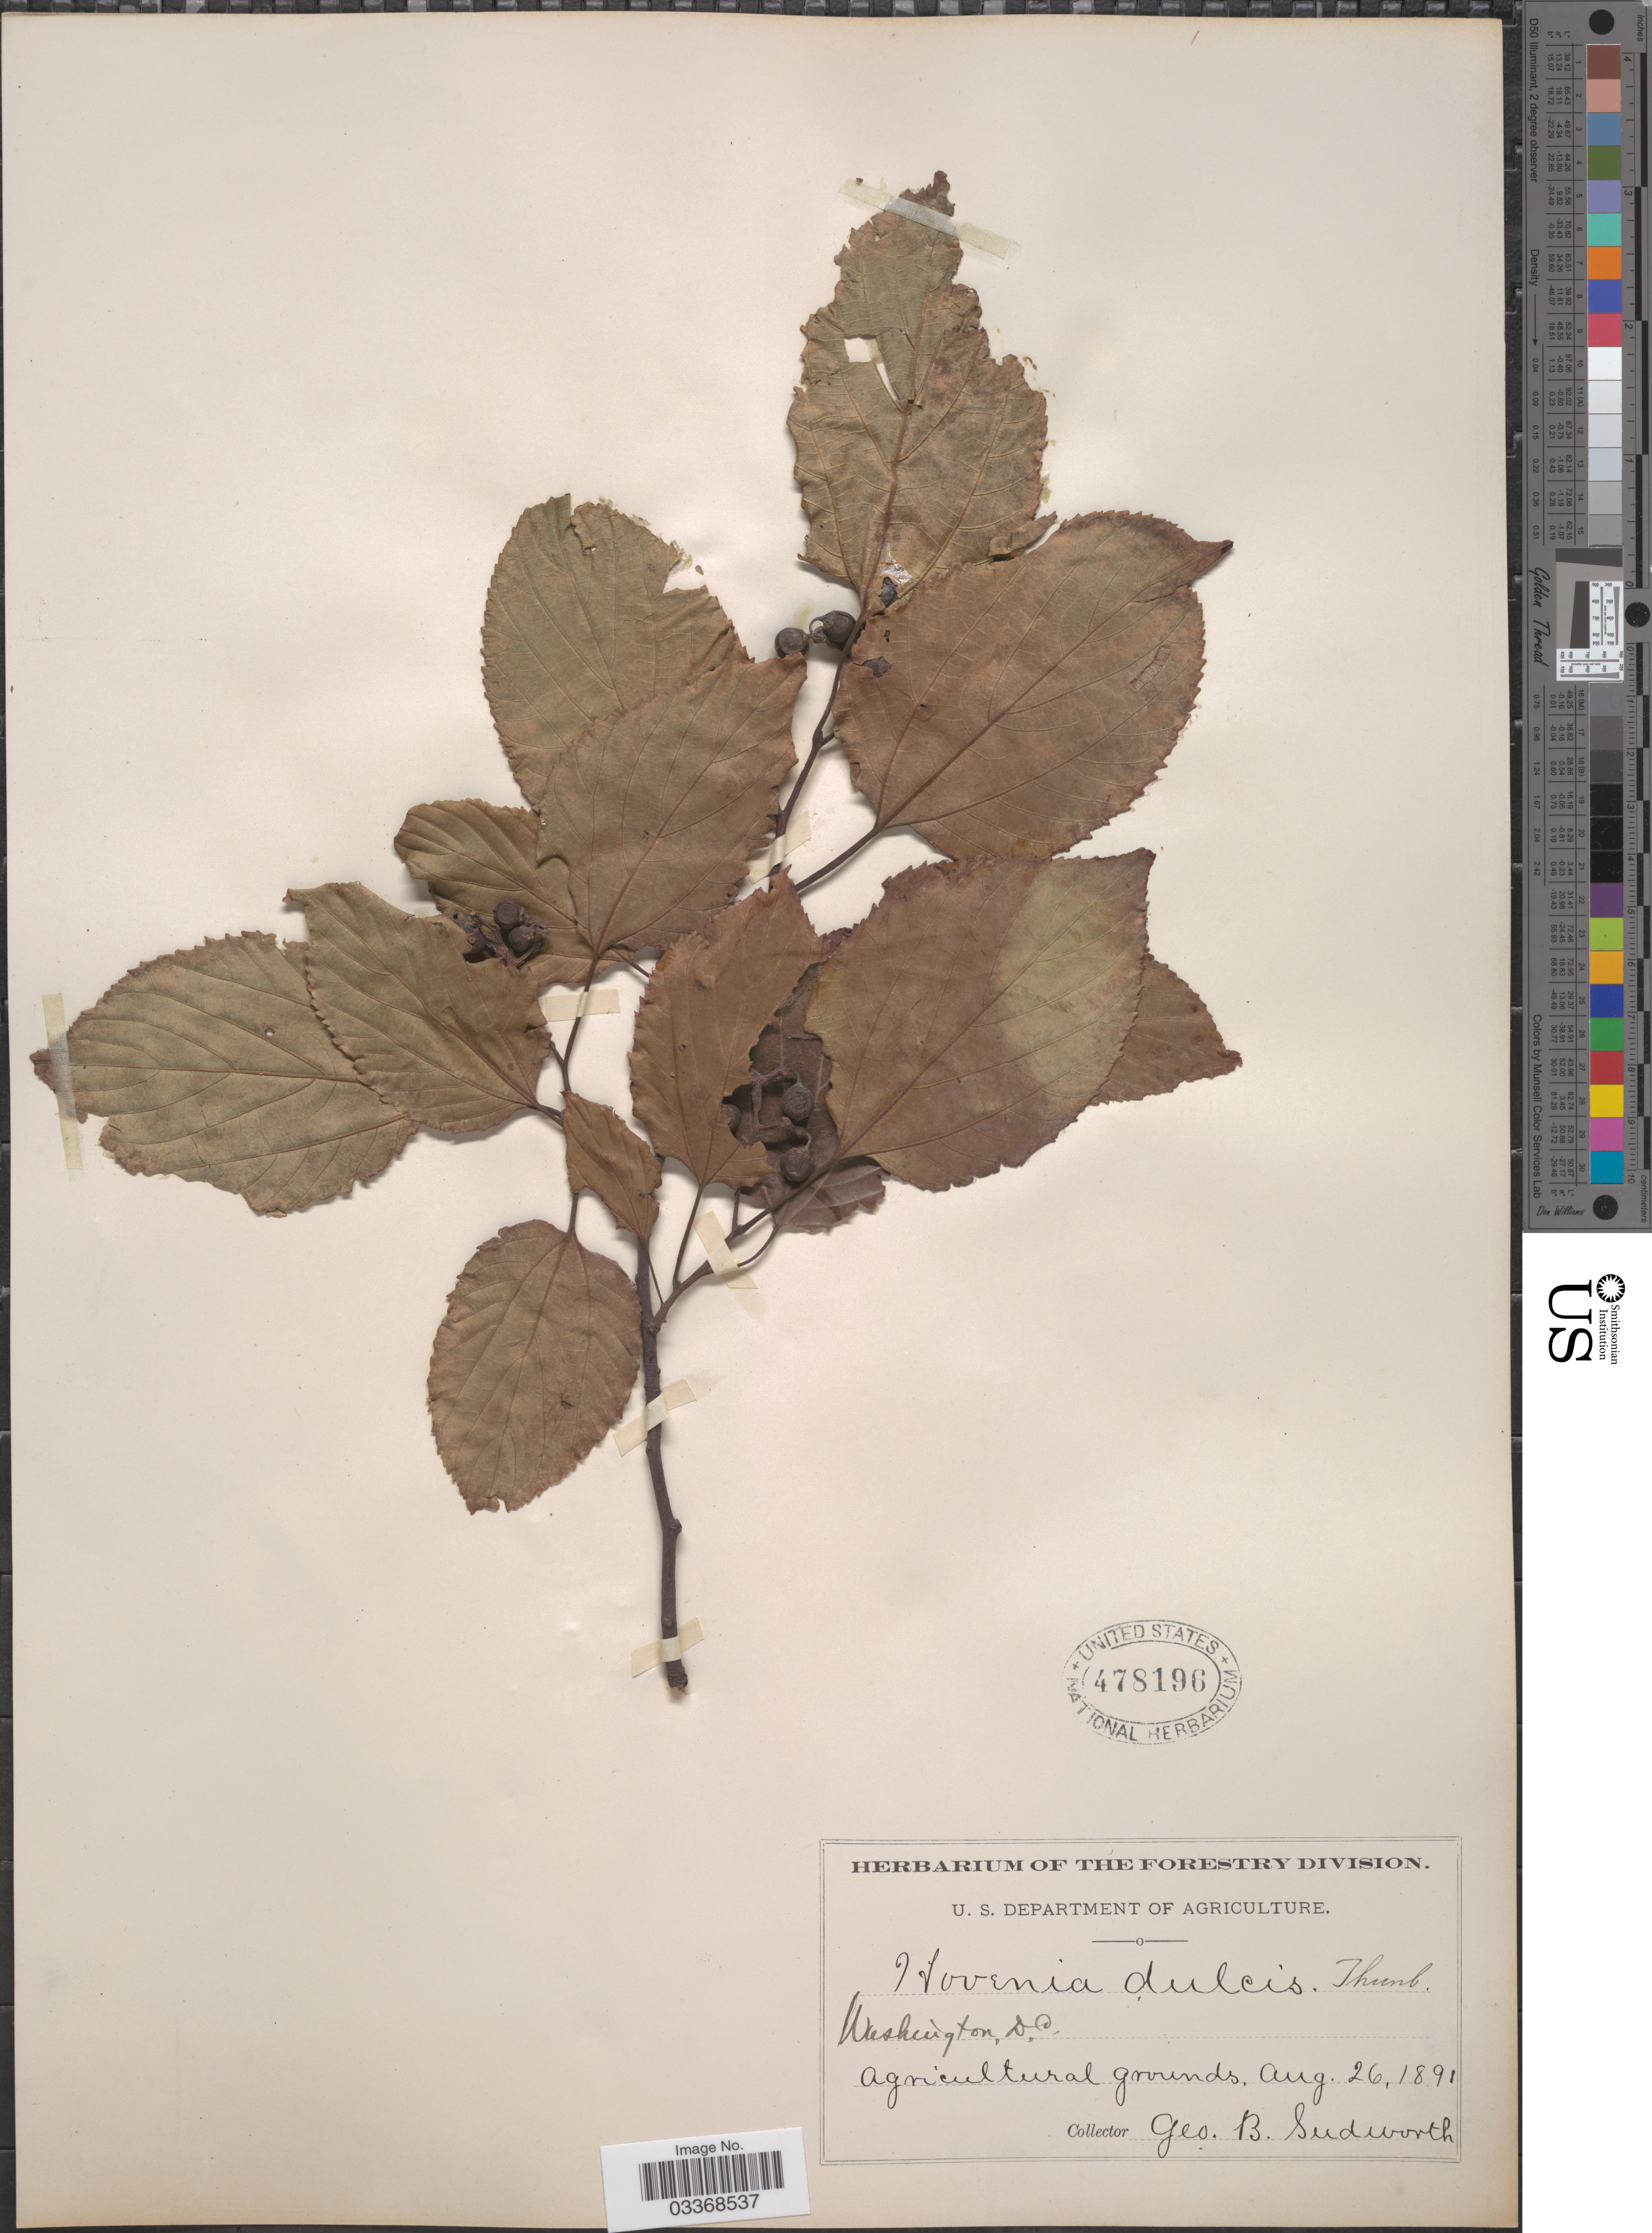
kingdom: Plantae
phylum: Tracheophyta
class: Magnoliopsida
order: Rosales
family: Rhamnaceae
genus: Hovenia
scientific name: Hovenia dulcis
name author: Thunb.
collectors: G. B. Sudworth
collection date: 1891-08-26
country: United States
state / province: District of Columbia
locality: Washington.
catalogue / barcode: US 478196